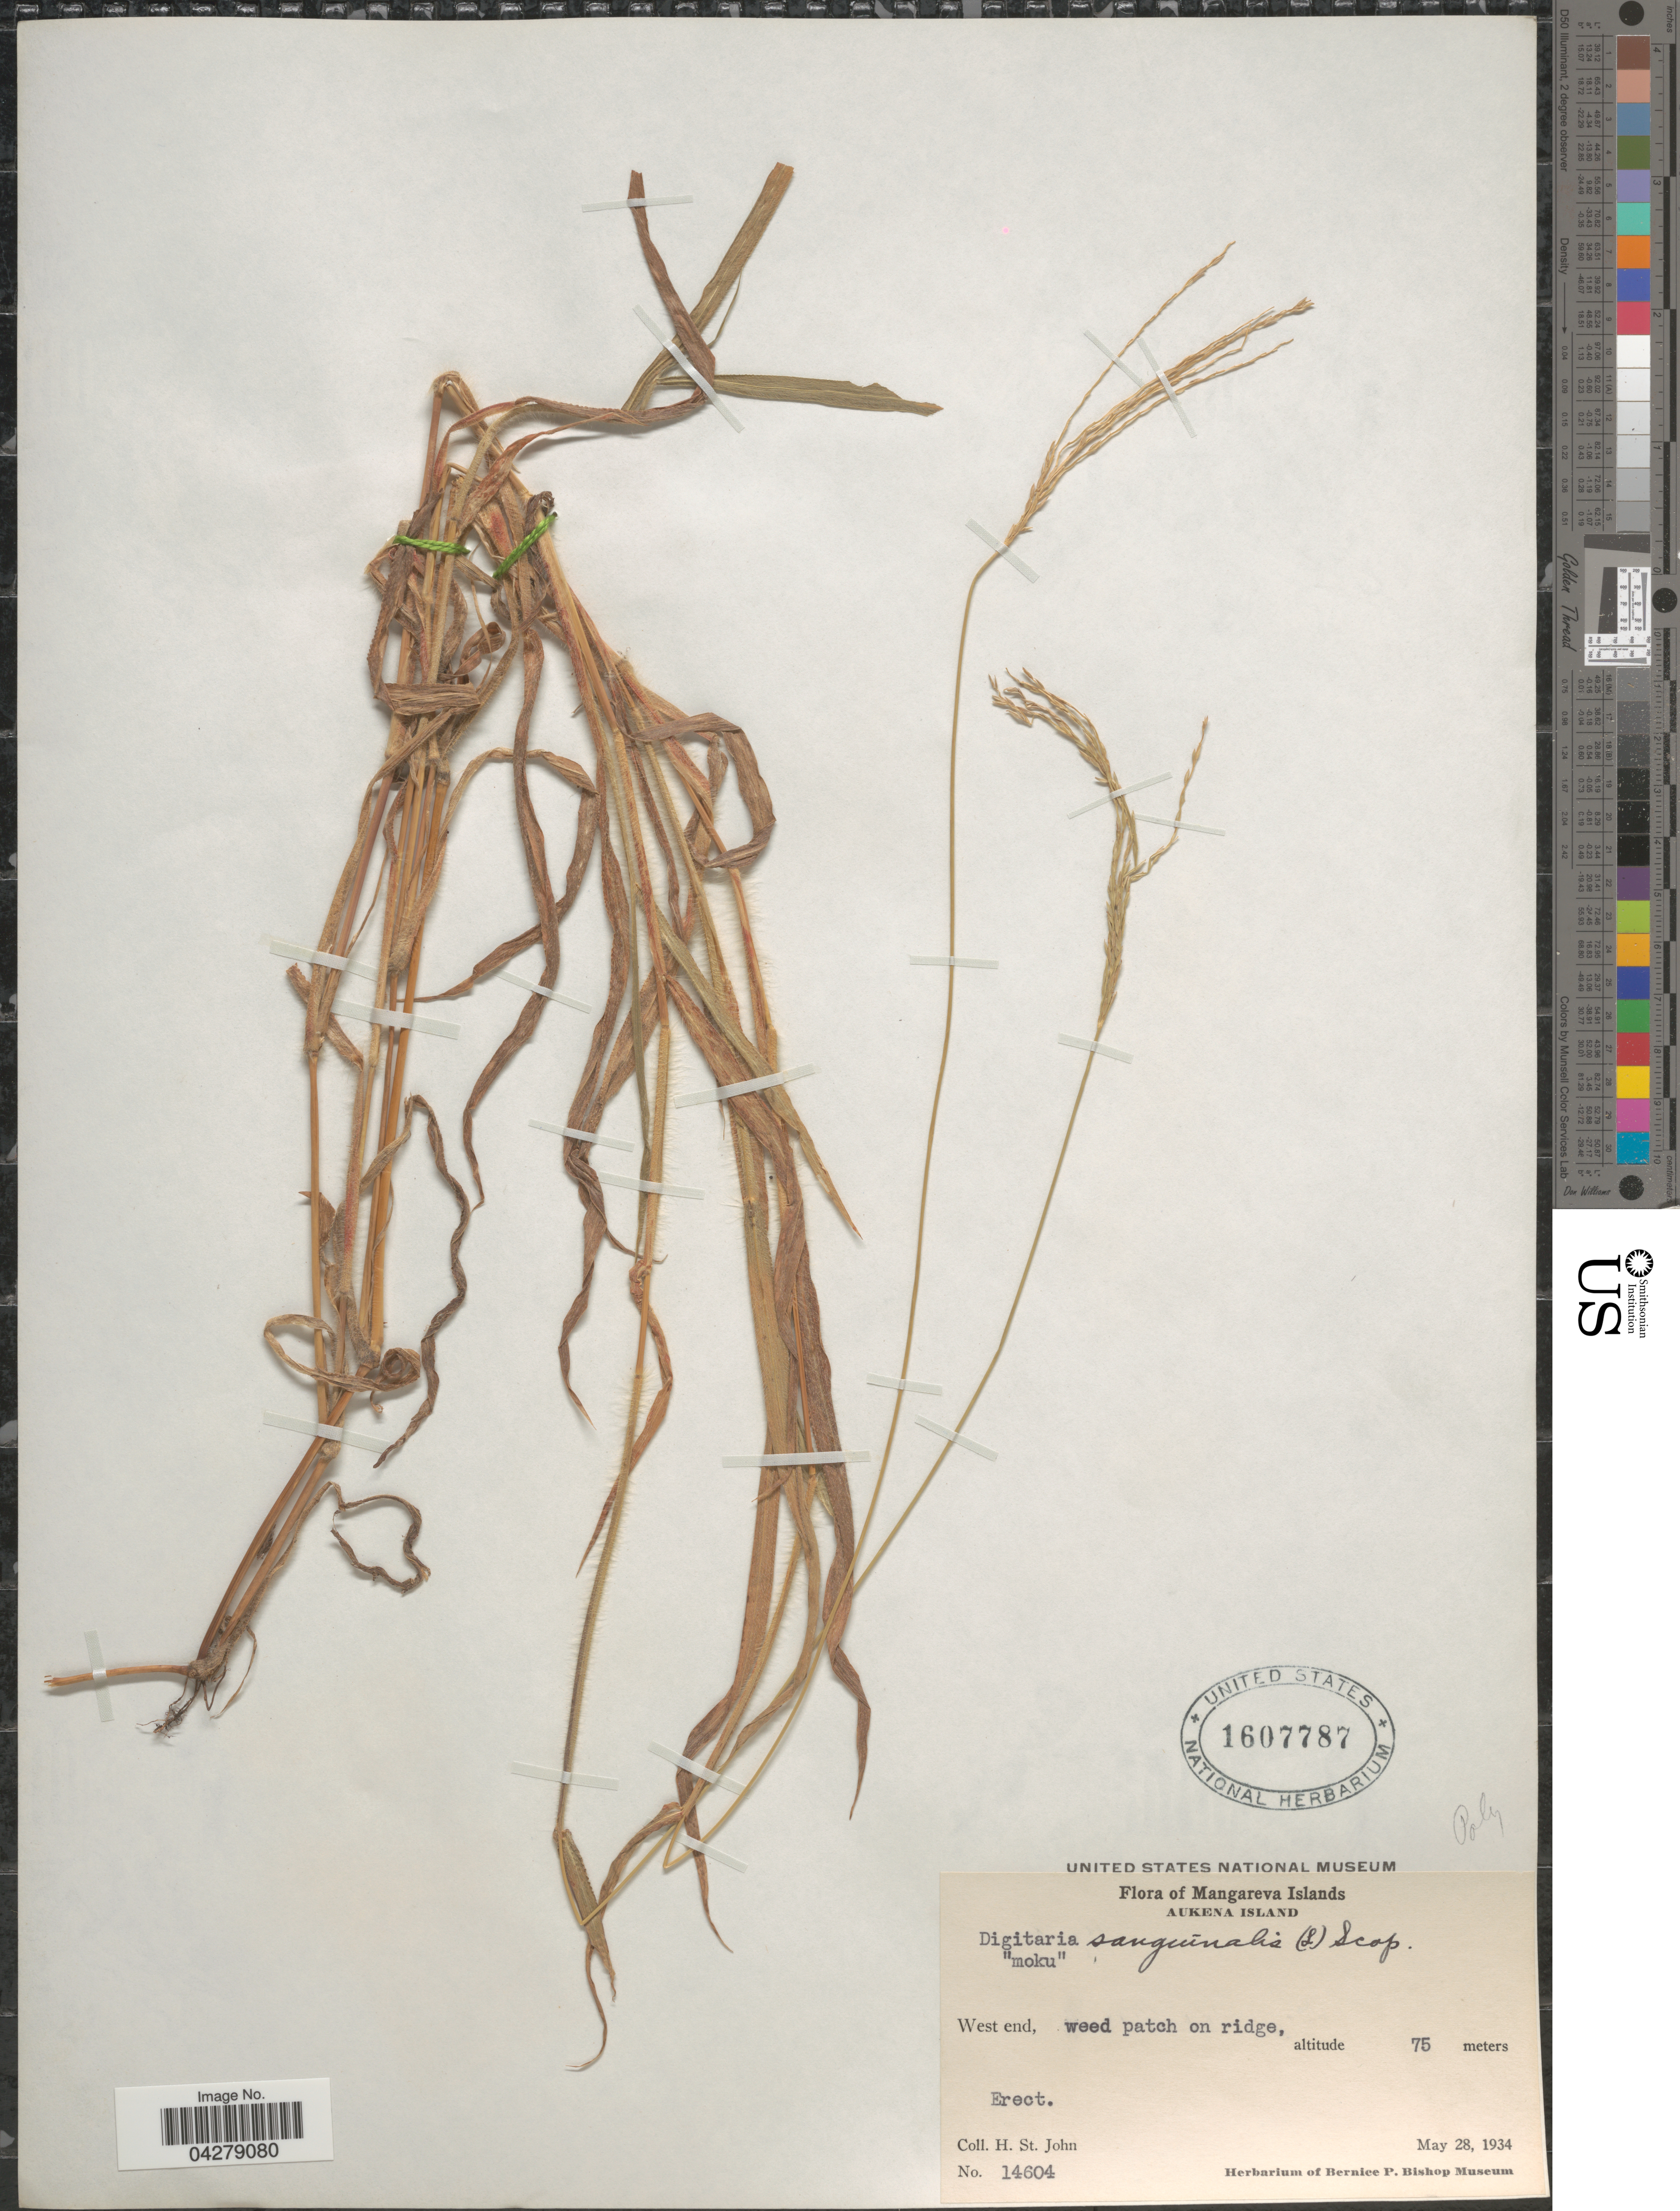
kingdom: Plantae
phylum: Tracheophyta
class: Liliopsida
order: Poales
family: Poaceae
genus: Digitaria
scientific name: Digitaria sanguinalis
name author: (L.) Scop.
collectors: H. St. John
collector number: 14604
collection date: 1934-05-28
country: French Polynesia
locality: Mangareva Islands. Aukena Island. West end, weed patch on ridge.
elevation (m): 75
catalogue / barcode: US 1607787